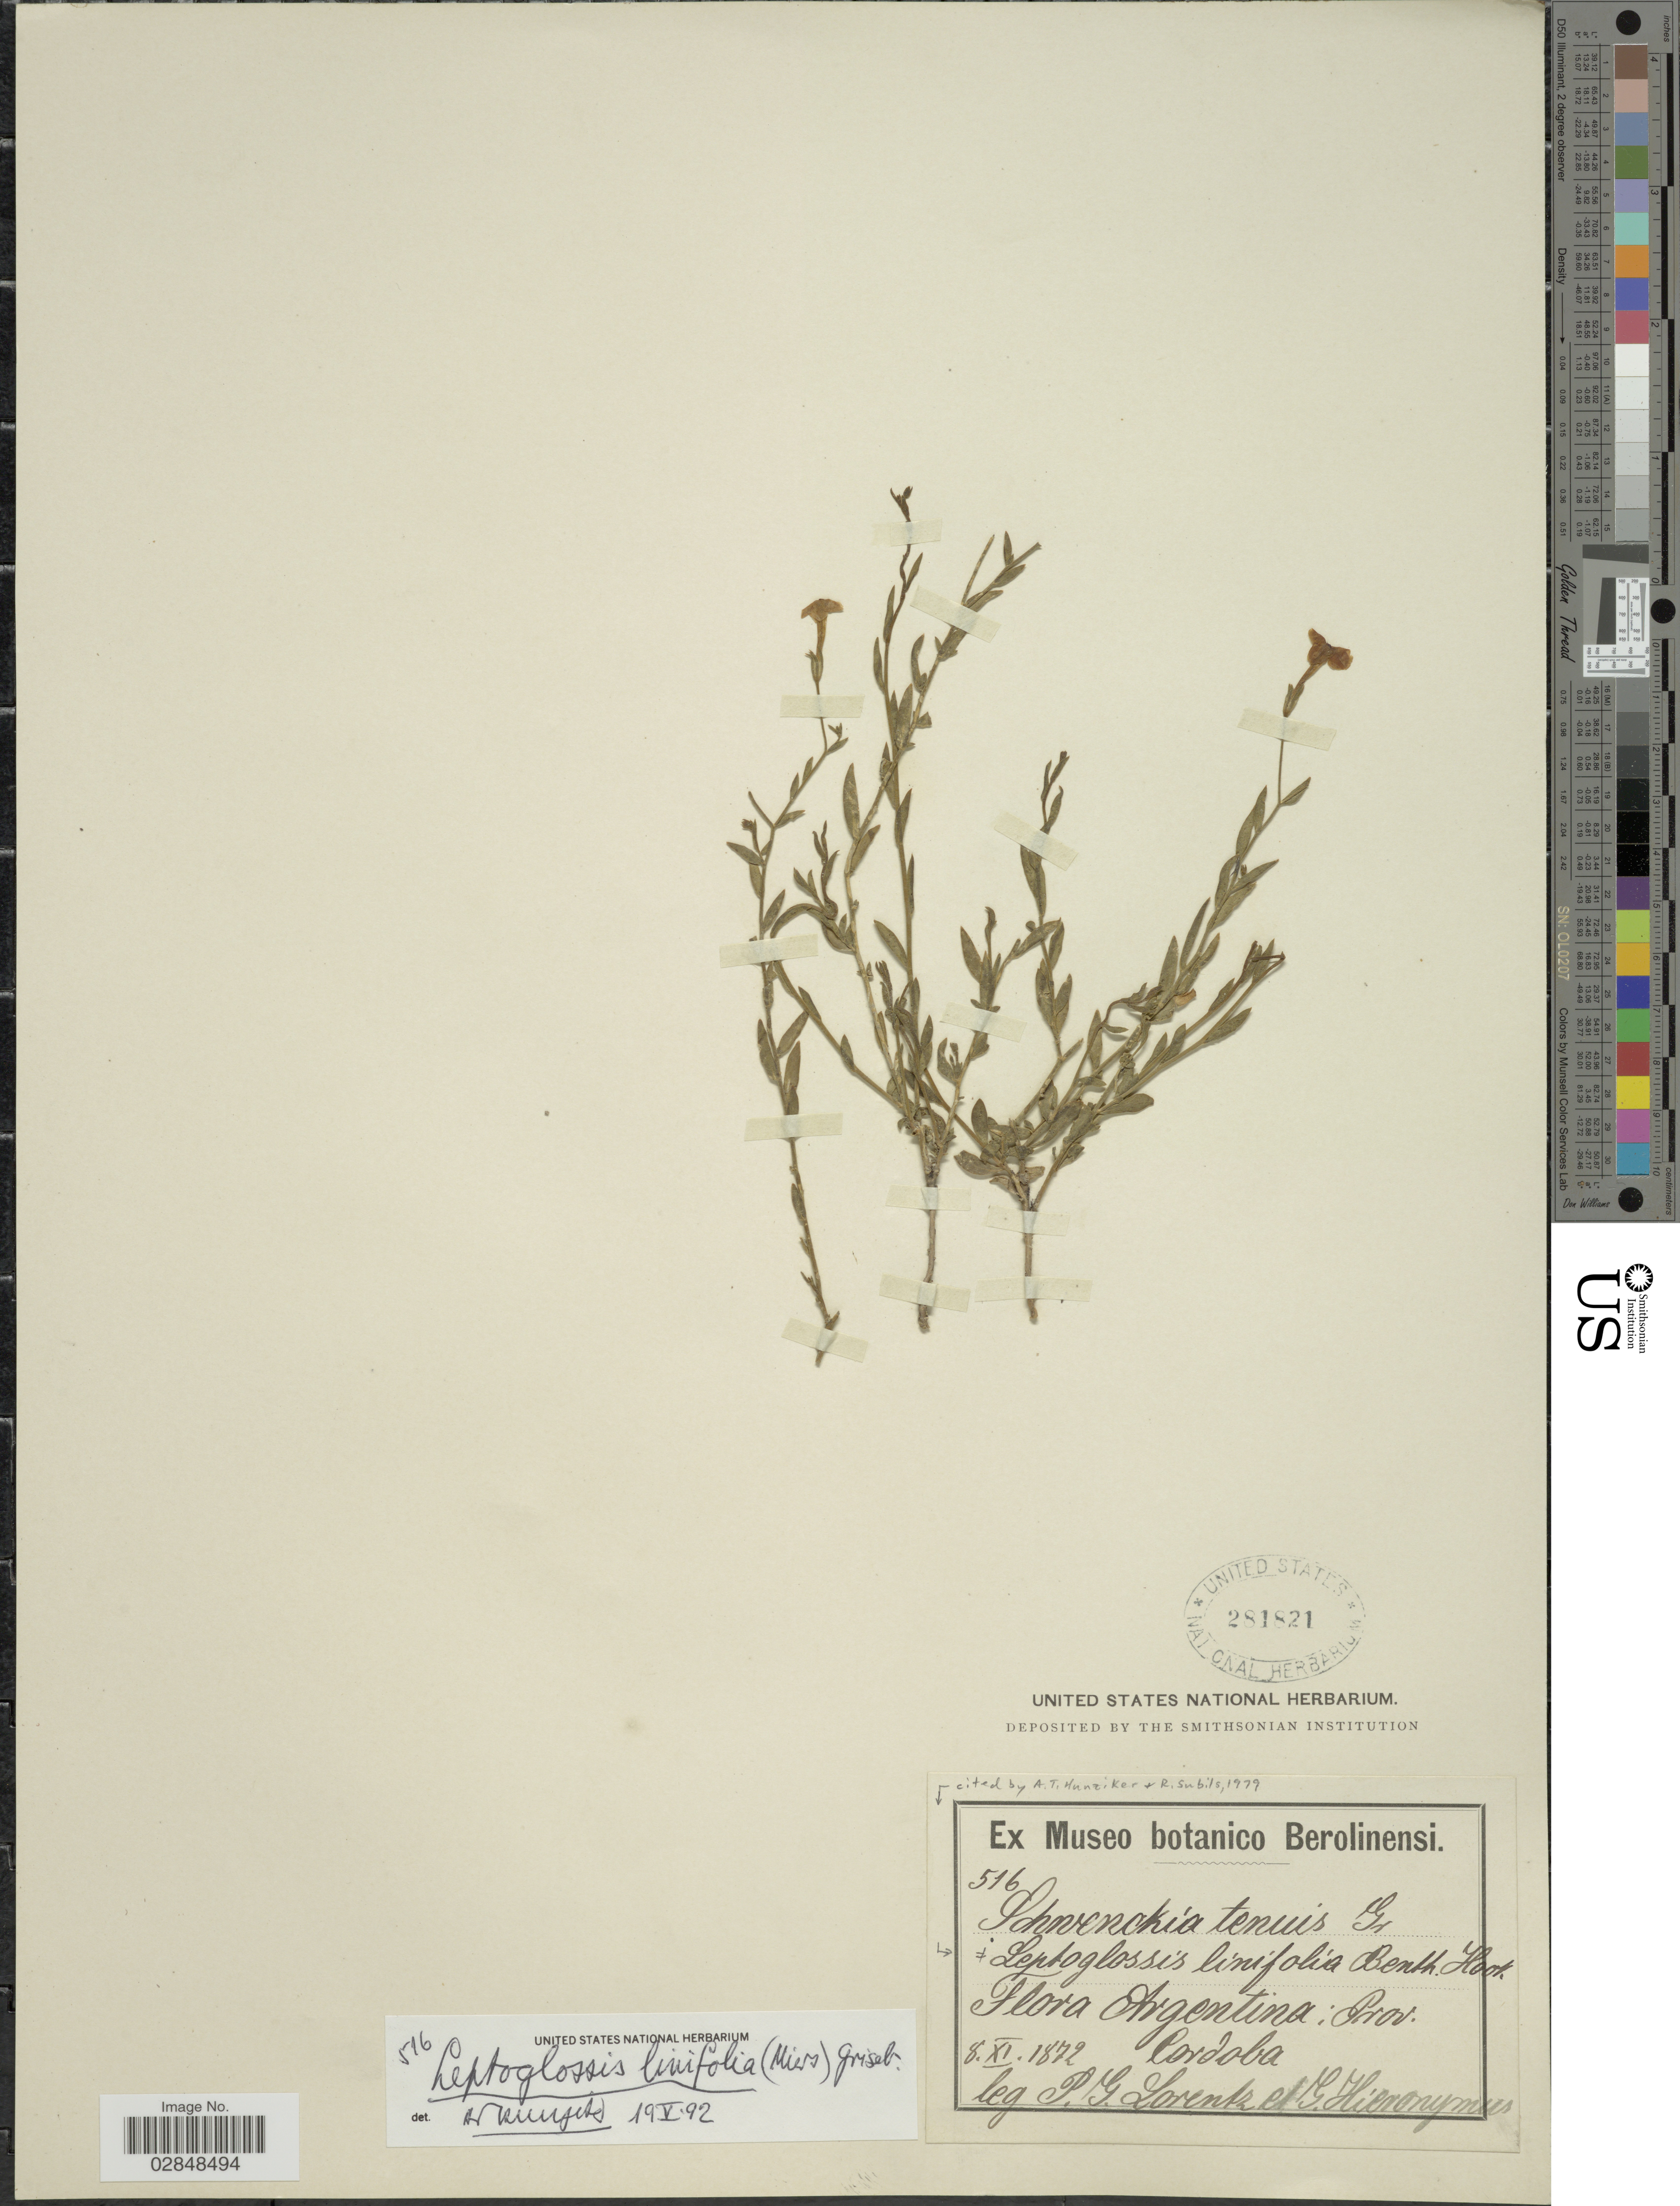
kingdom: Plantae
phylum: Tracheophyta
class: Magnoliopsida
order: Solanales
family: Solanaceae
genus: Leptoglossis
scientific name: Leptoglossis linifolia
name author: Benth. & Hook. f.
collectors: P. G. Lorentz & G. H. Hieronymus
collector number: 516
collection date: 1872-11-08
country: Argentina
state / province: Cordoba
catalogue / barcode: US 281821